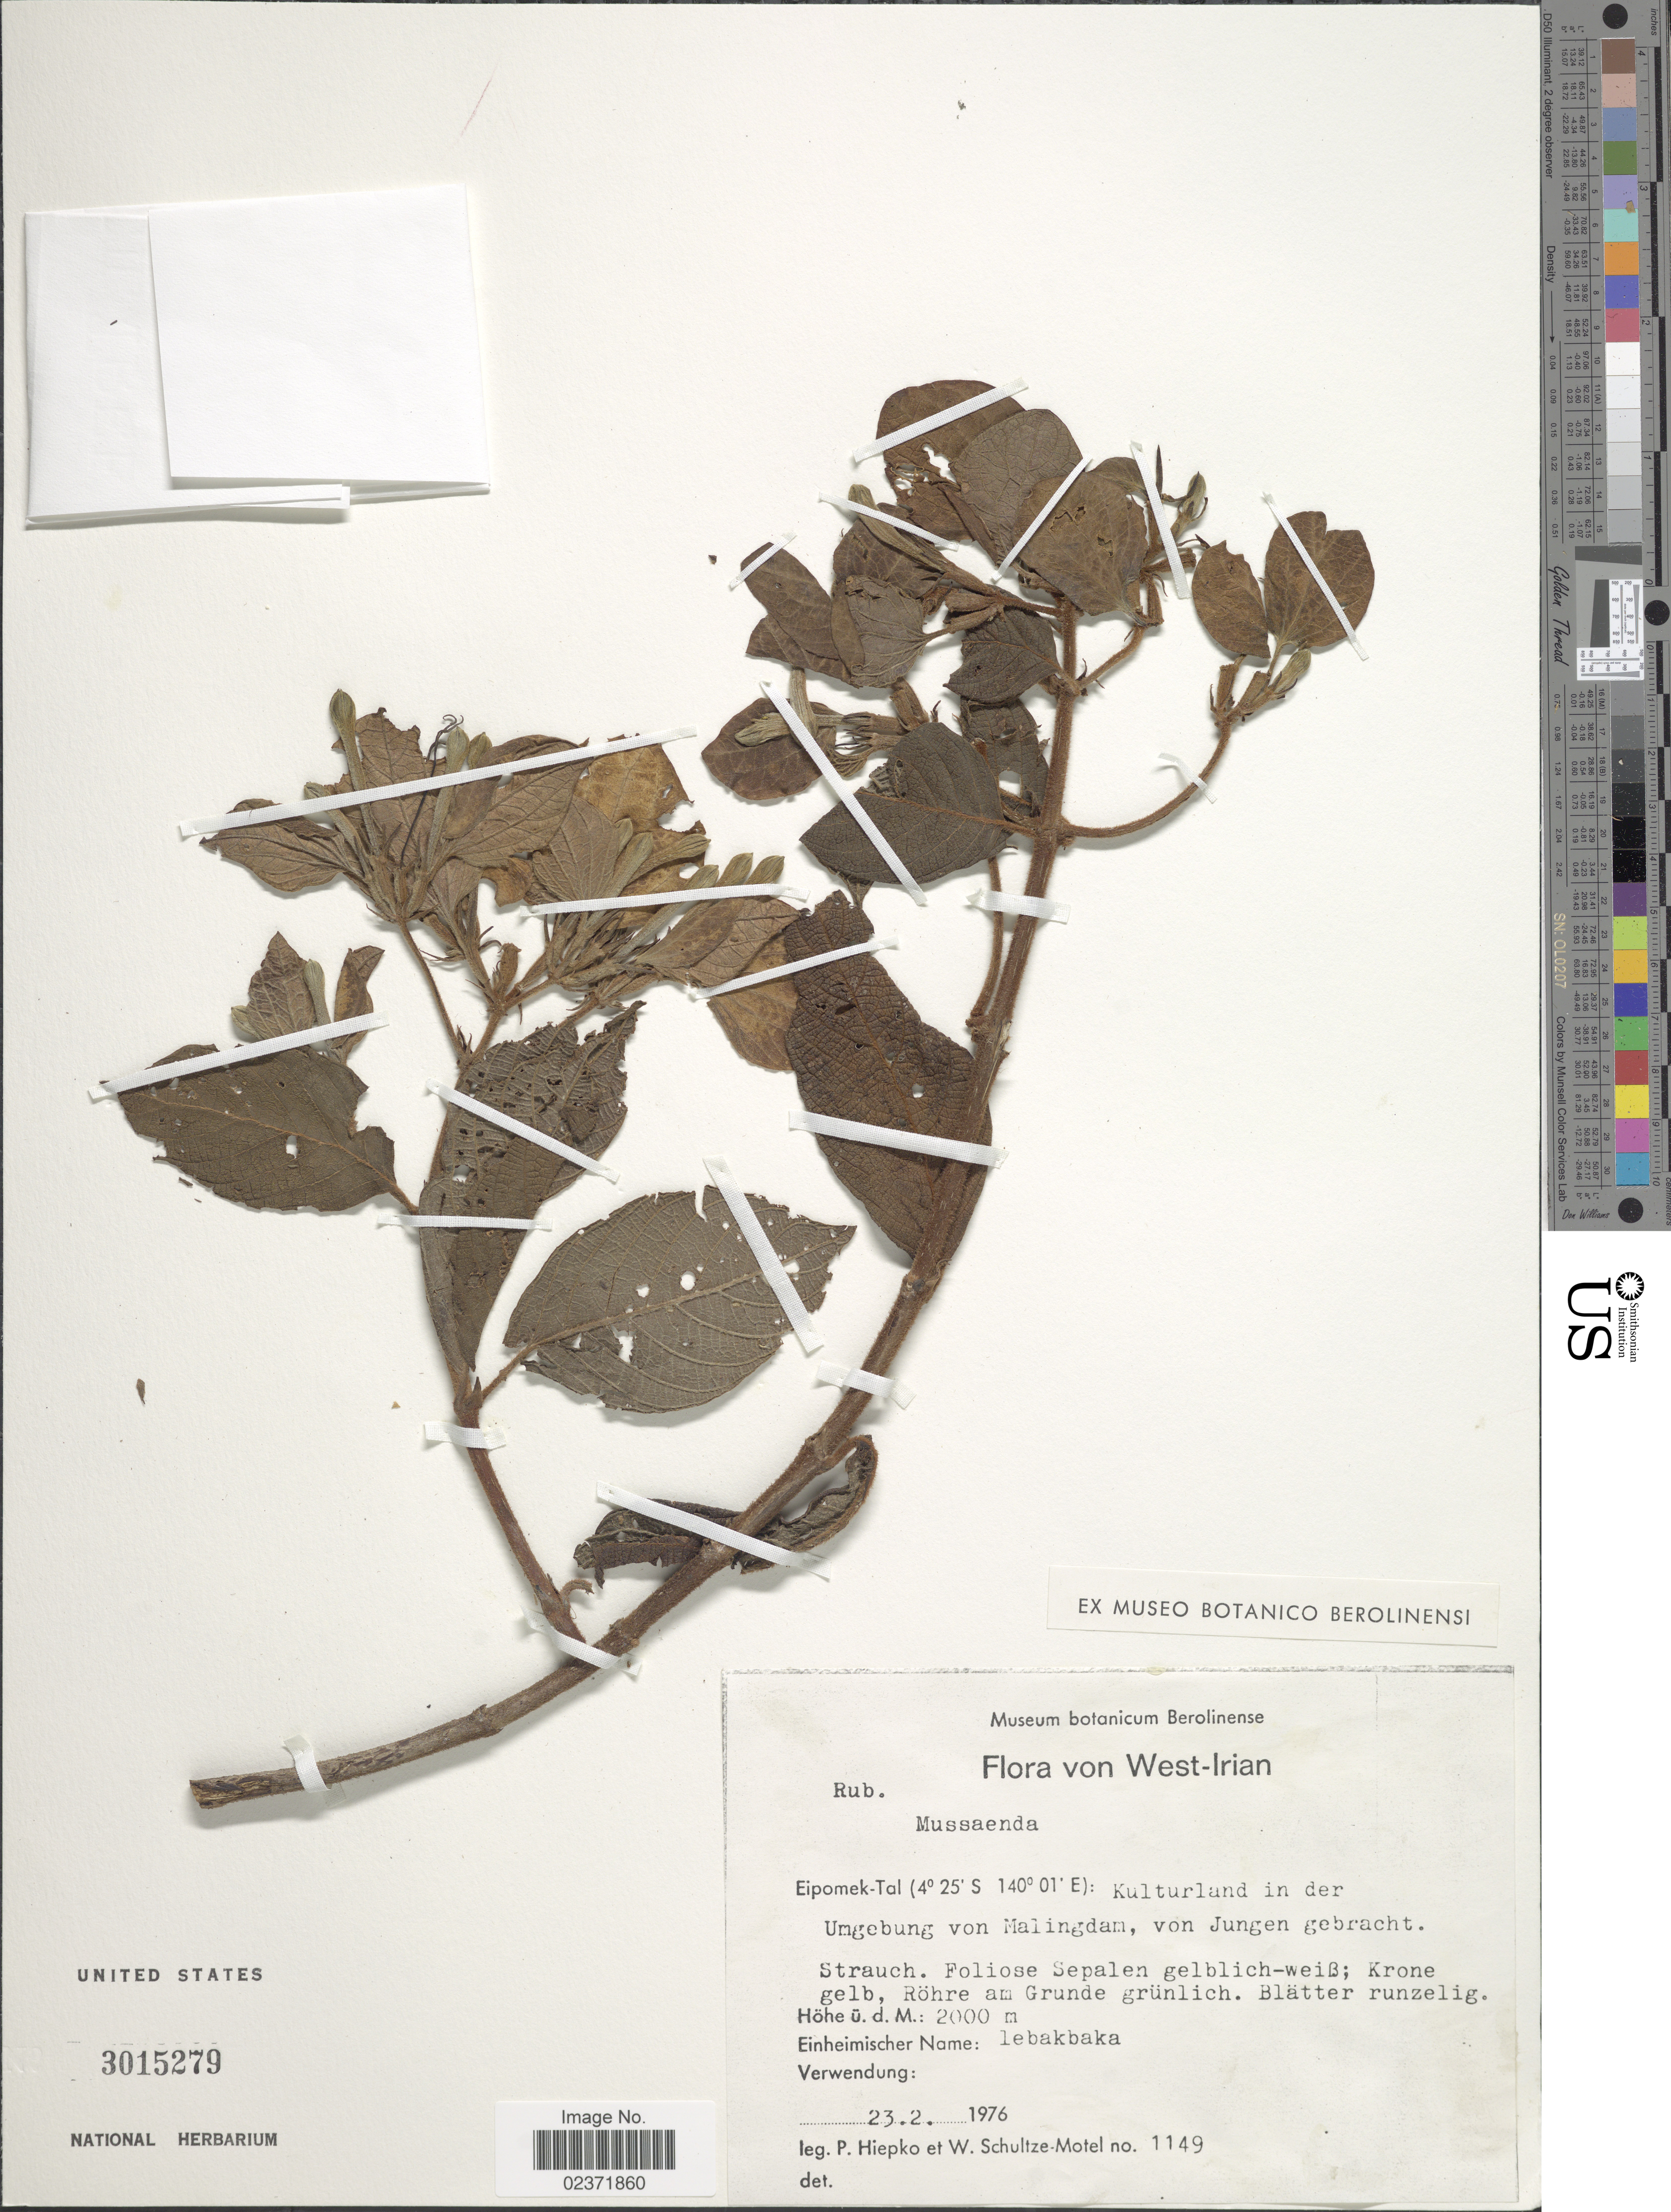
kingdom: Plantae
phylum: Tracheophyta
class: Magnoliopsida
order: Gentianales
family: Rubiaceae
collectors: P. H. Hiepko & W. Schultze-Motel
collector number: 1149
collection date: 1976-02-23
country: Iran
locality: West-Iran, Eipomek-Tal: Kulturland in der Umgebung von Malingdam, von Jungen gebracht. Strauch. Foliose Sepalen gelblich-Weib; Krone gelb, Rohre am Grunde grunlich. Blatter runzelig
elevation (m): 2000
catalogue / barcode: US 3015279